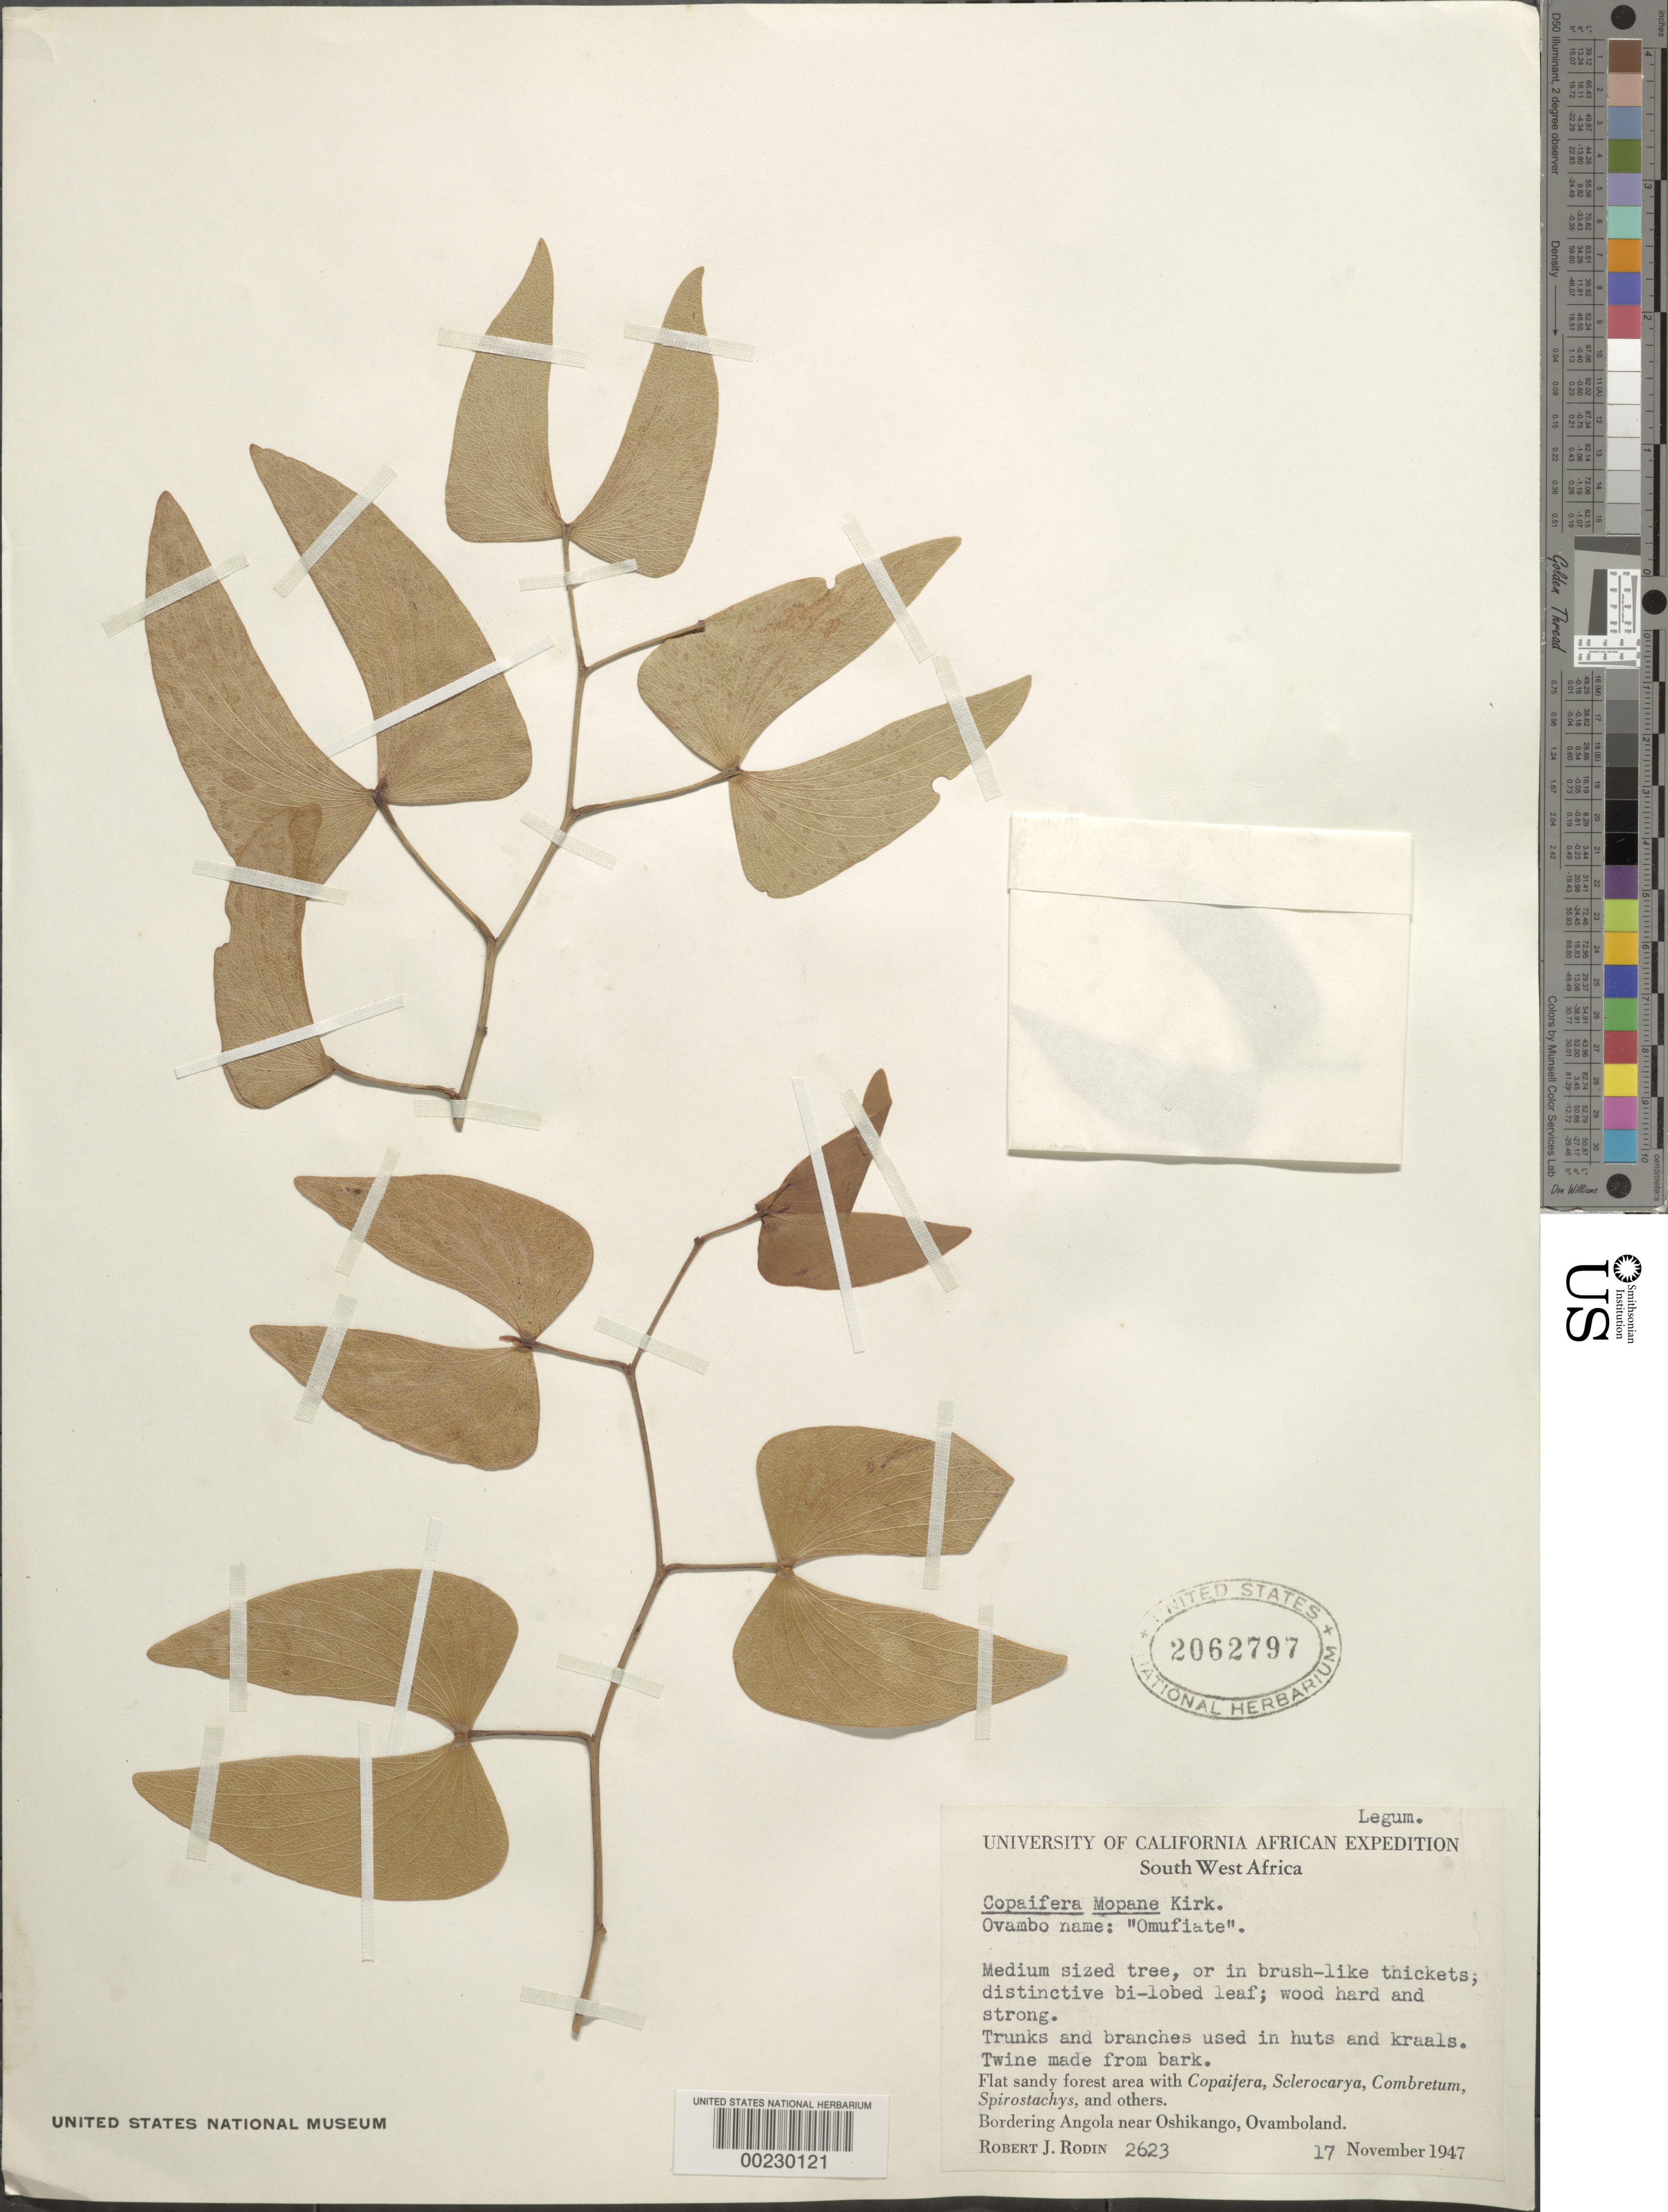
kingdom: Plantae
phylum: Tracheophyta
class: Magnoliopsida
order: Fabales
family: Fabaceae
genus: Colophospermum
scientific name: Colophospermum mopane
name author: (J. Kirk ex Benth.) J. Léonard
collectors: R. J. Rodin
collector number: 2623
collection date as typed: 17 Nov 1947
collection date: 1947-11-17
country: Namibia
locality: Bordering Angola near Oshikango, Ovamboland..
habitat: Flat sandy forest area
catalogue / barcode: US 2062797